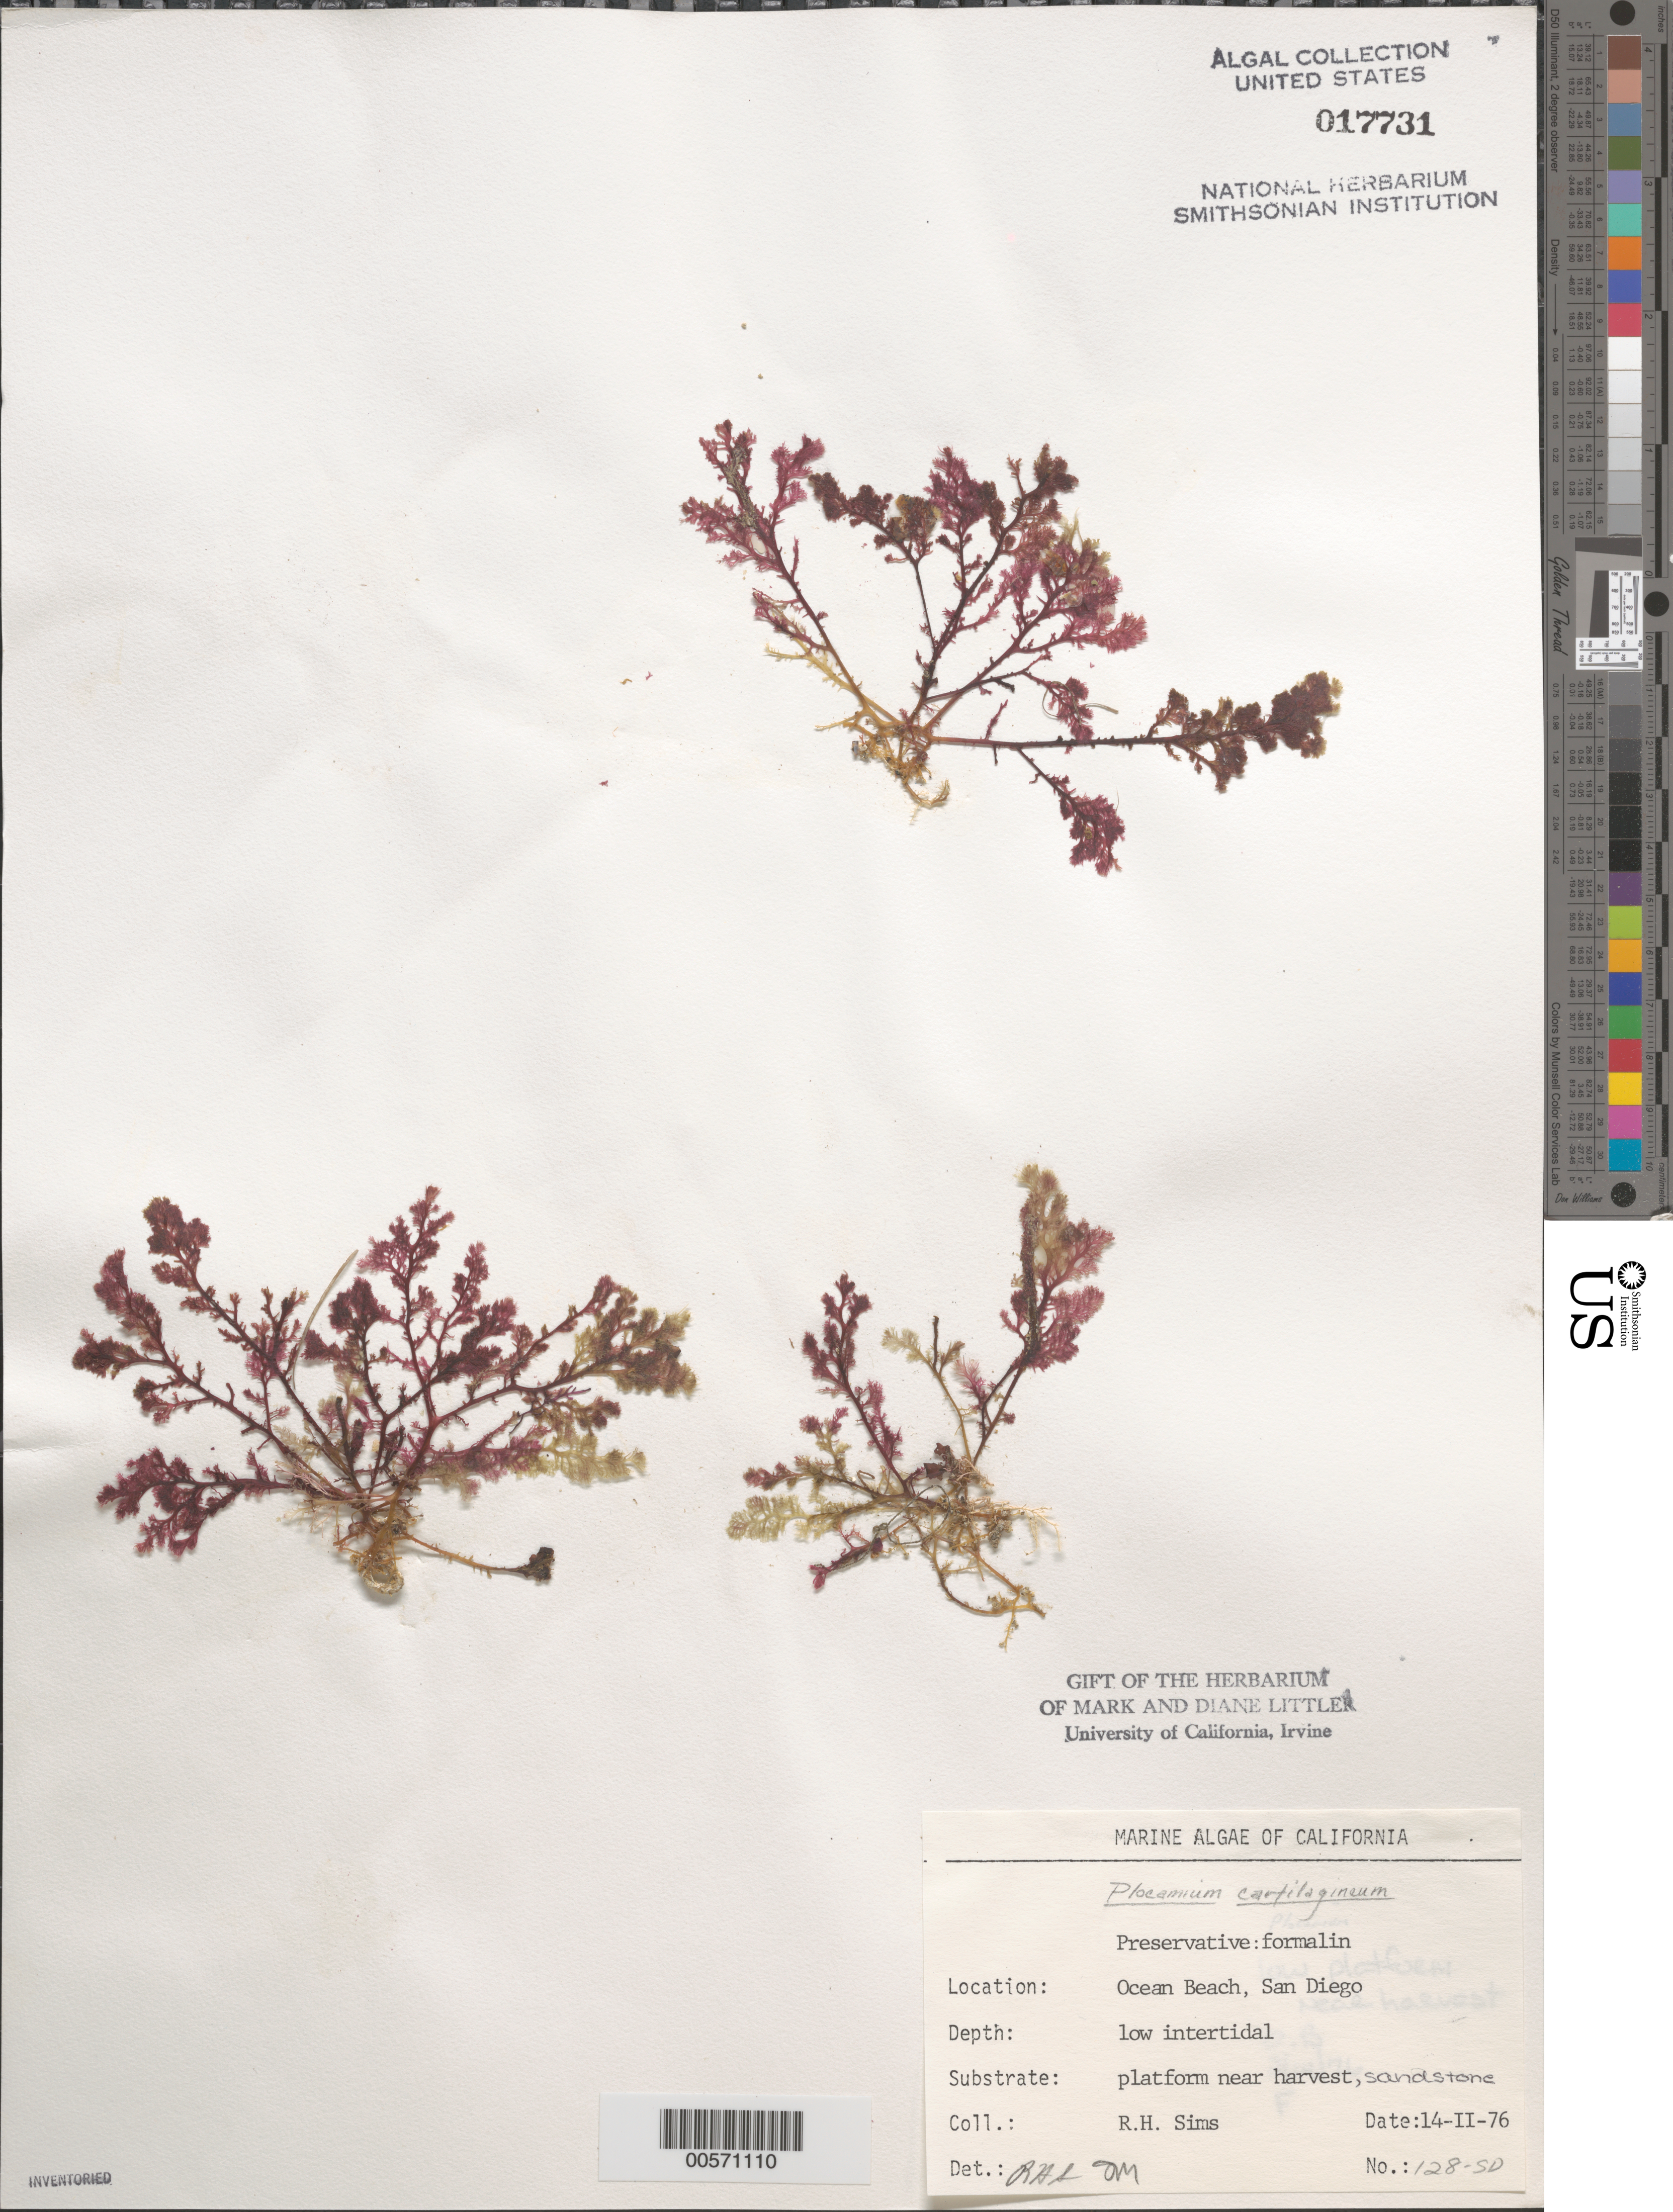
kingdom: Plantae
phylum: Rhodophyta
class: Florideophyceae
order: Plocamiales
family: Plocamiaceae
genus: Plocamium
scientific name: Plocamium cartilagineum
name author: (L.) P.S. Dixon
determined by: Sims, Robert H.; Murray, S. N.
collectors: R. H. Sims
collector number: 128-sd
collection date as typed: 14 Feb 1976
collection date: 1976-02-14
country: United States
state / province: California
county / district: San Diego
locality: Ocean Beach, end of Del Monte Street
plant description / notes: BLM-SOCALBIGHT Rocky Intertidal Survey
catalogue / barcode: US 17731